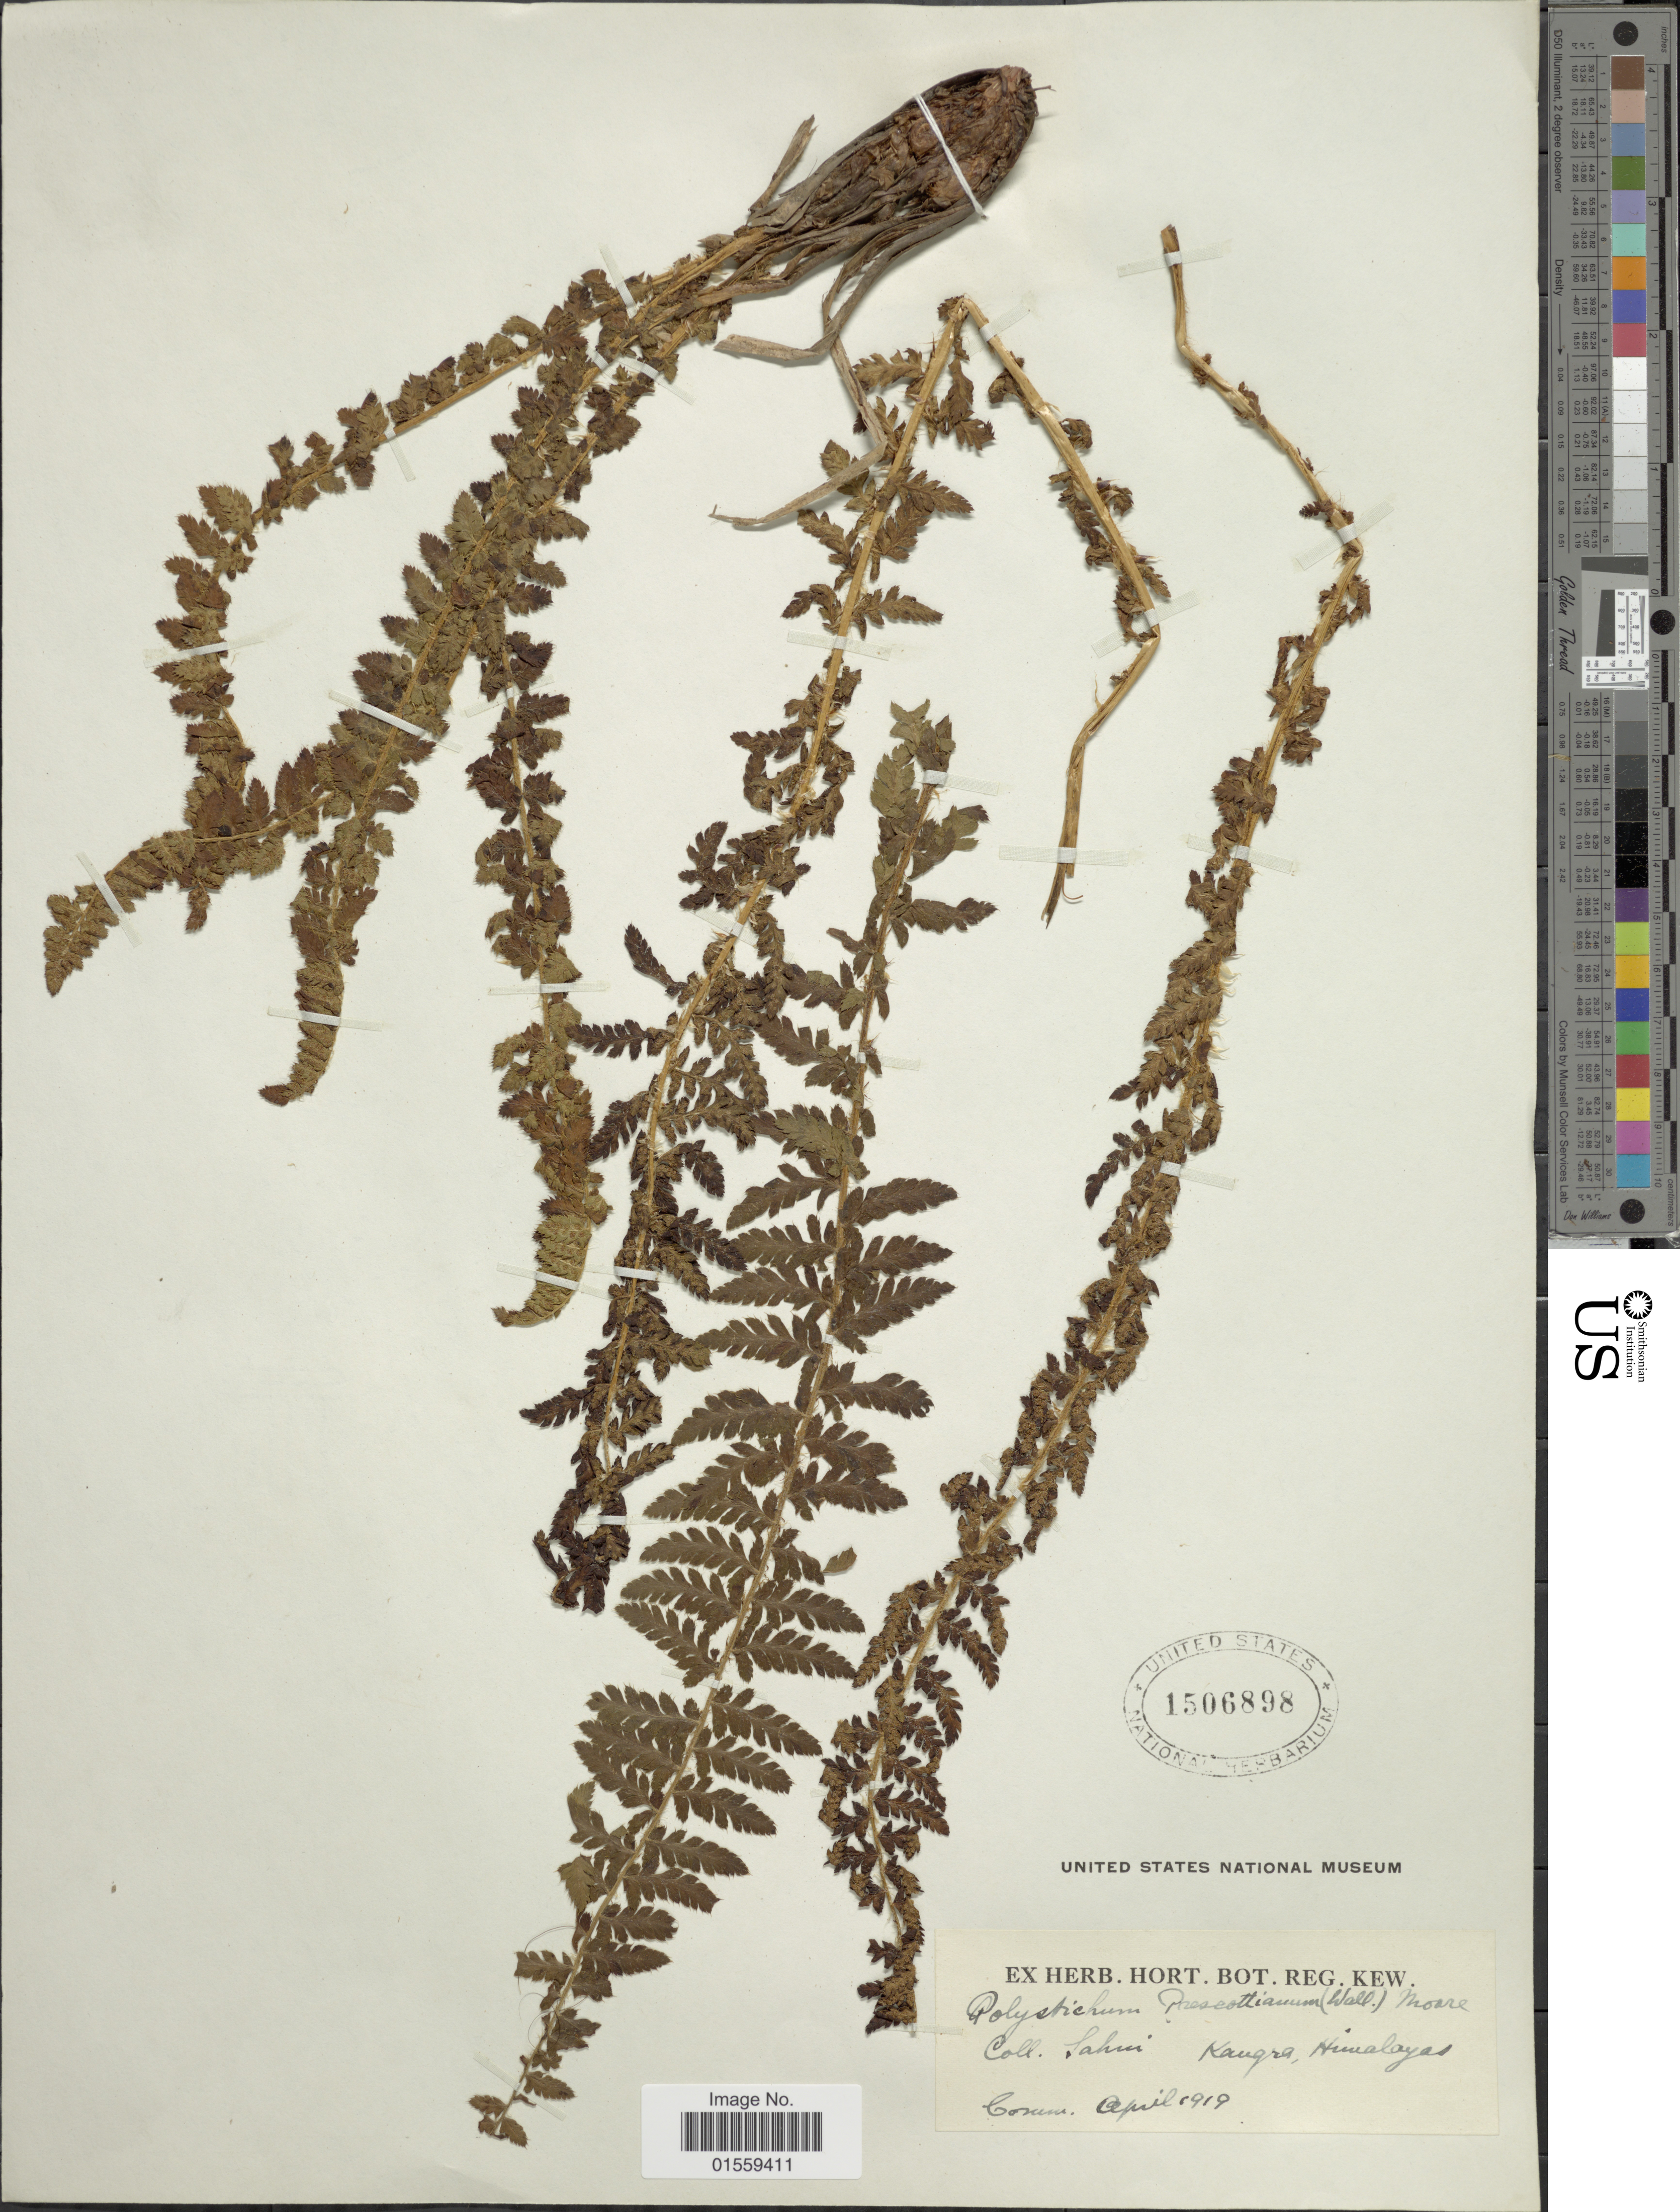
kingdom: Plantae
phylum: Tracheophyta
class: Polypodiopsida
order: Polypodiales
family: Dryopteridaceae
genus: Polystichum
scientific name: Polystichum prescottianum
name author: (Wall. ex Mett.) T. Moore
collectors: Sahui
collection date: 1919-04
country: India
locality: Kaugra, Himalaya.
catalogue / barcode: US 1506898